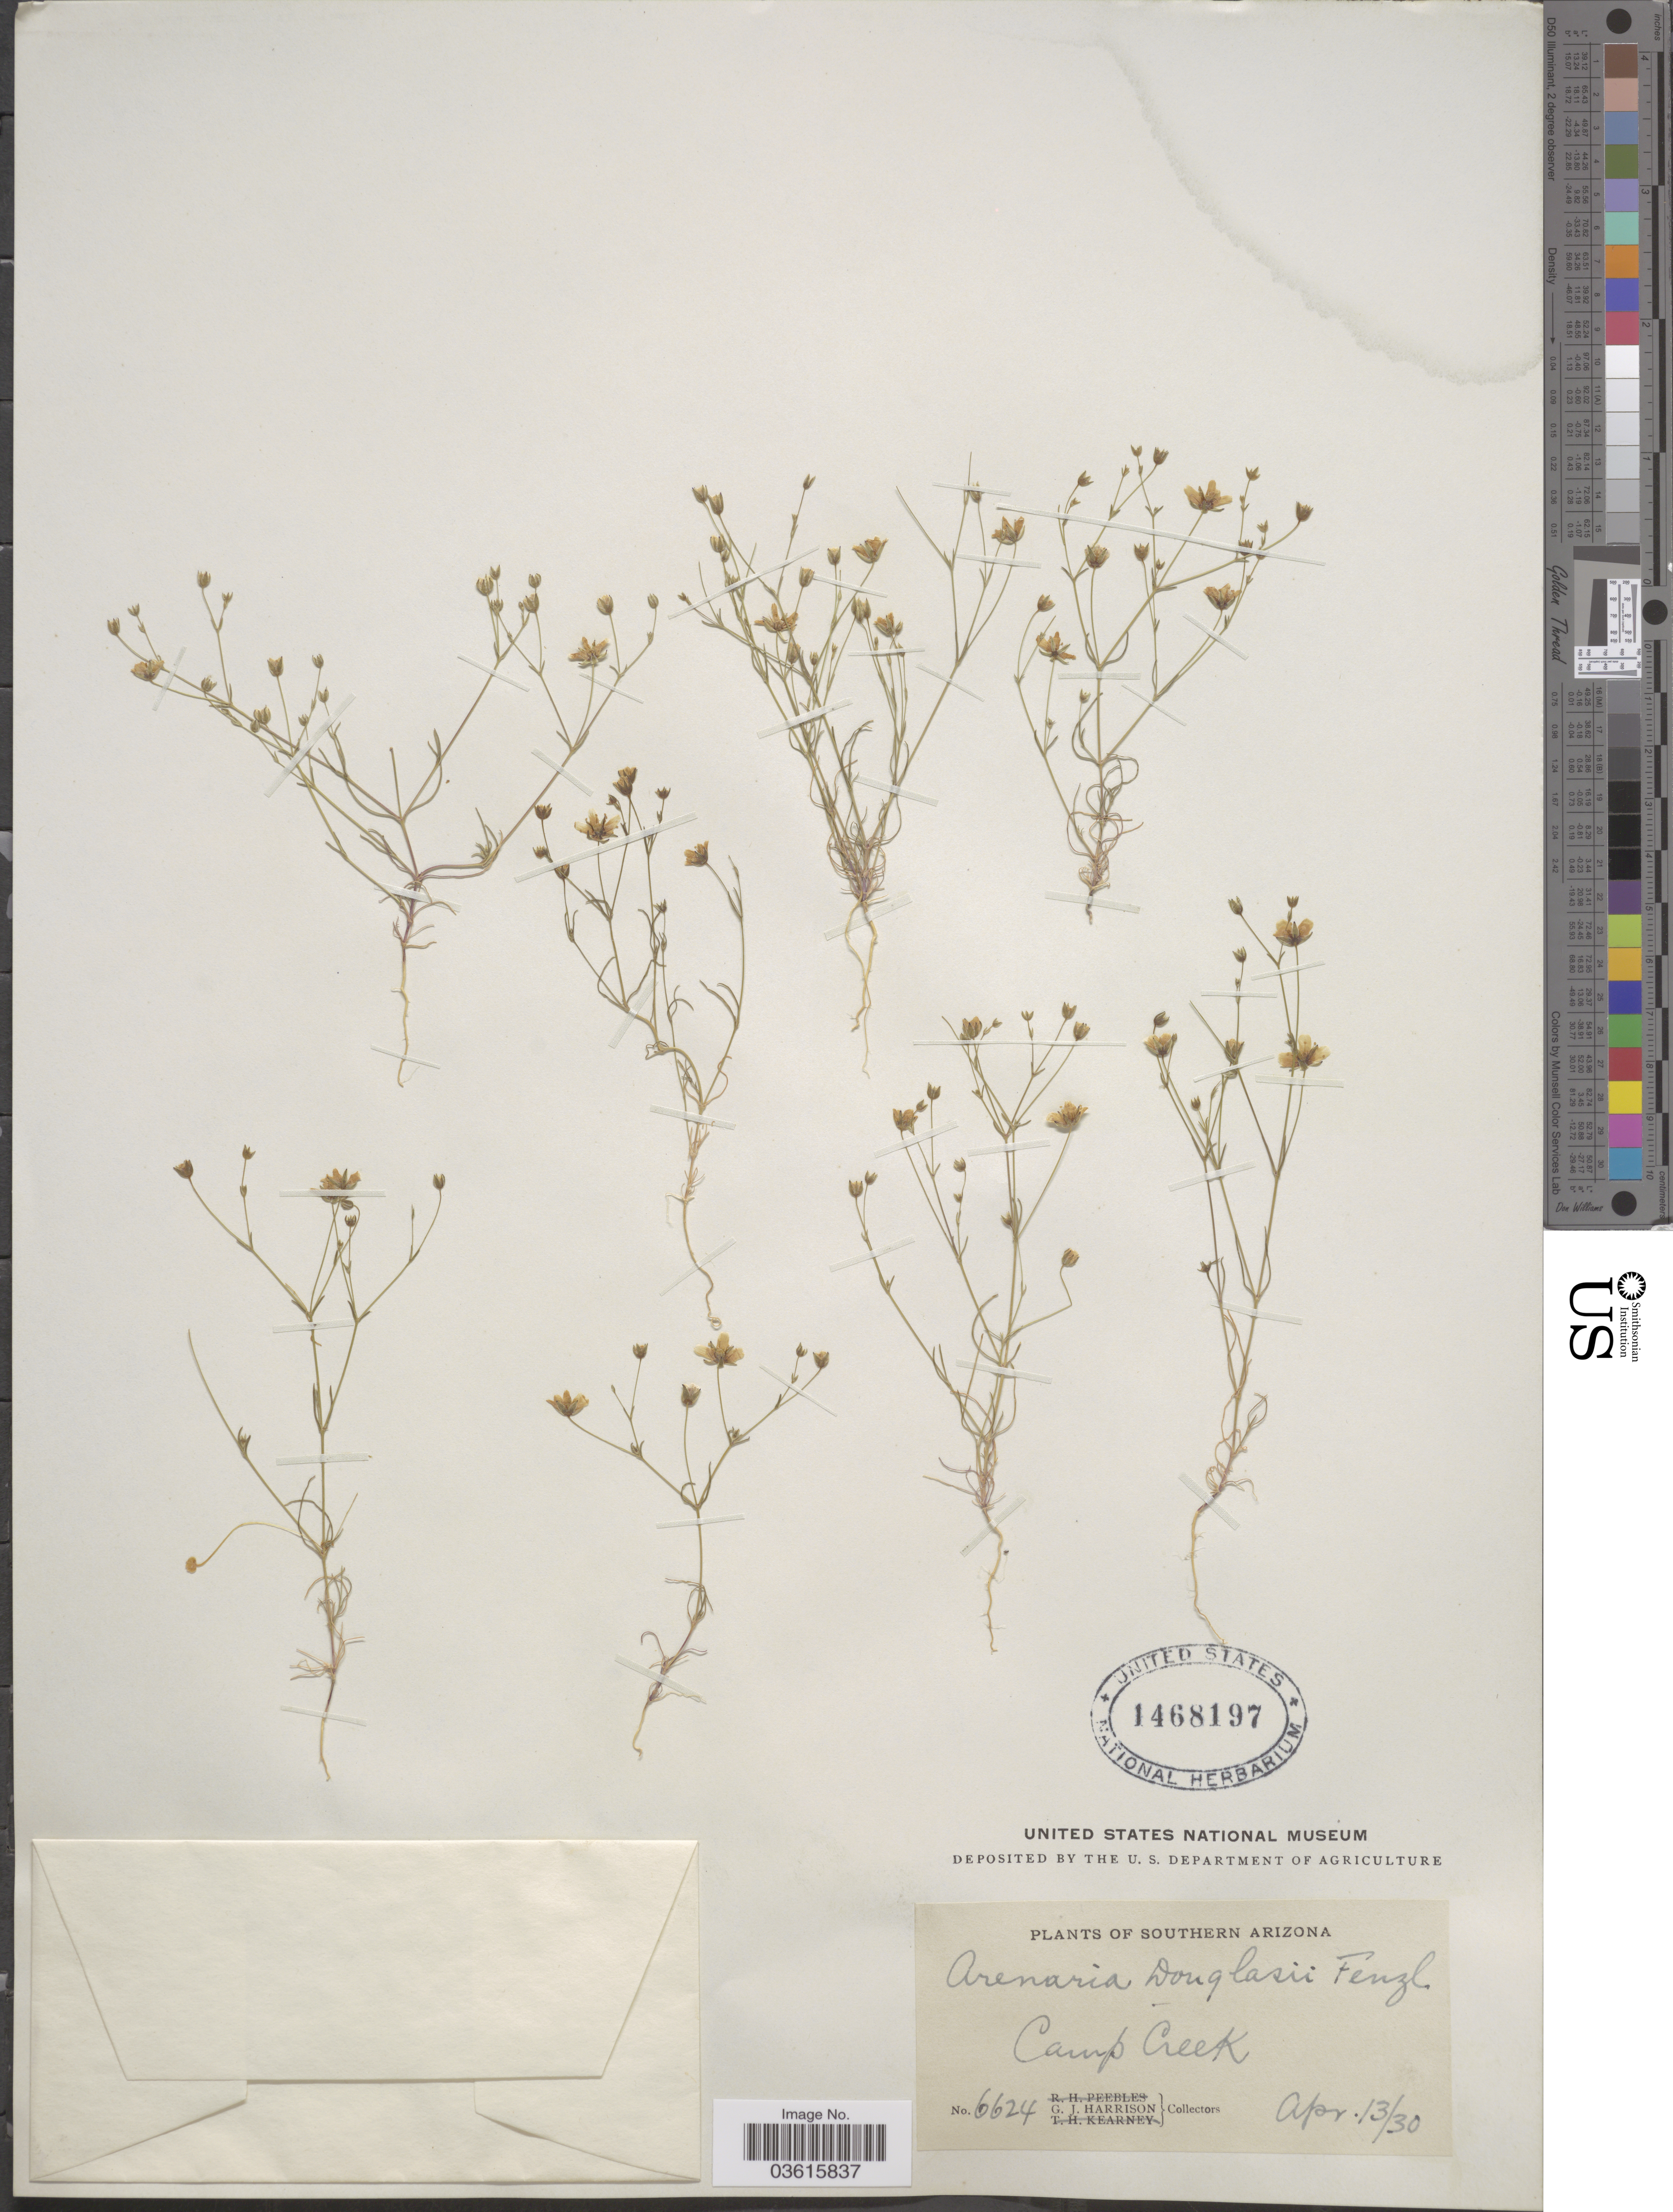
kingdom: Plantae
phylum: Tracheophyta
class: Magnoliopsida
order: Caryophyllales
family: Caryophyllaceae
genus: Minuartia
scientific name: Minuartia douglasii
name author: Mattf.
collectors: G. J. Harrison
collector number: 6624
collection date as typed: Transcribed d/m/y: 13/4/30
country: United States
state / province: Arizona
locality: Southern Arizona. Camp Creek.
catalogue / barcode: US 1468197